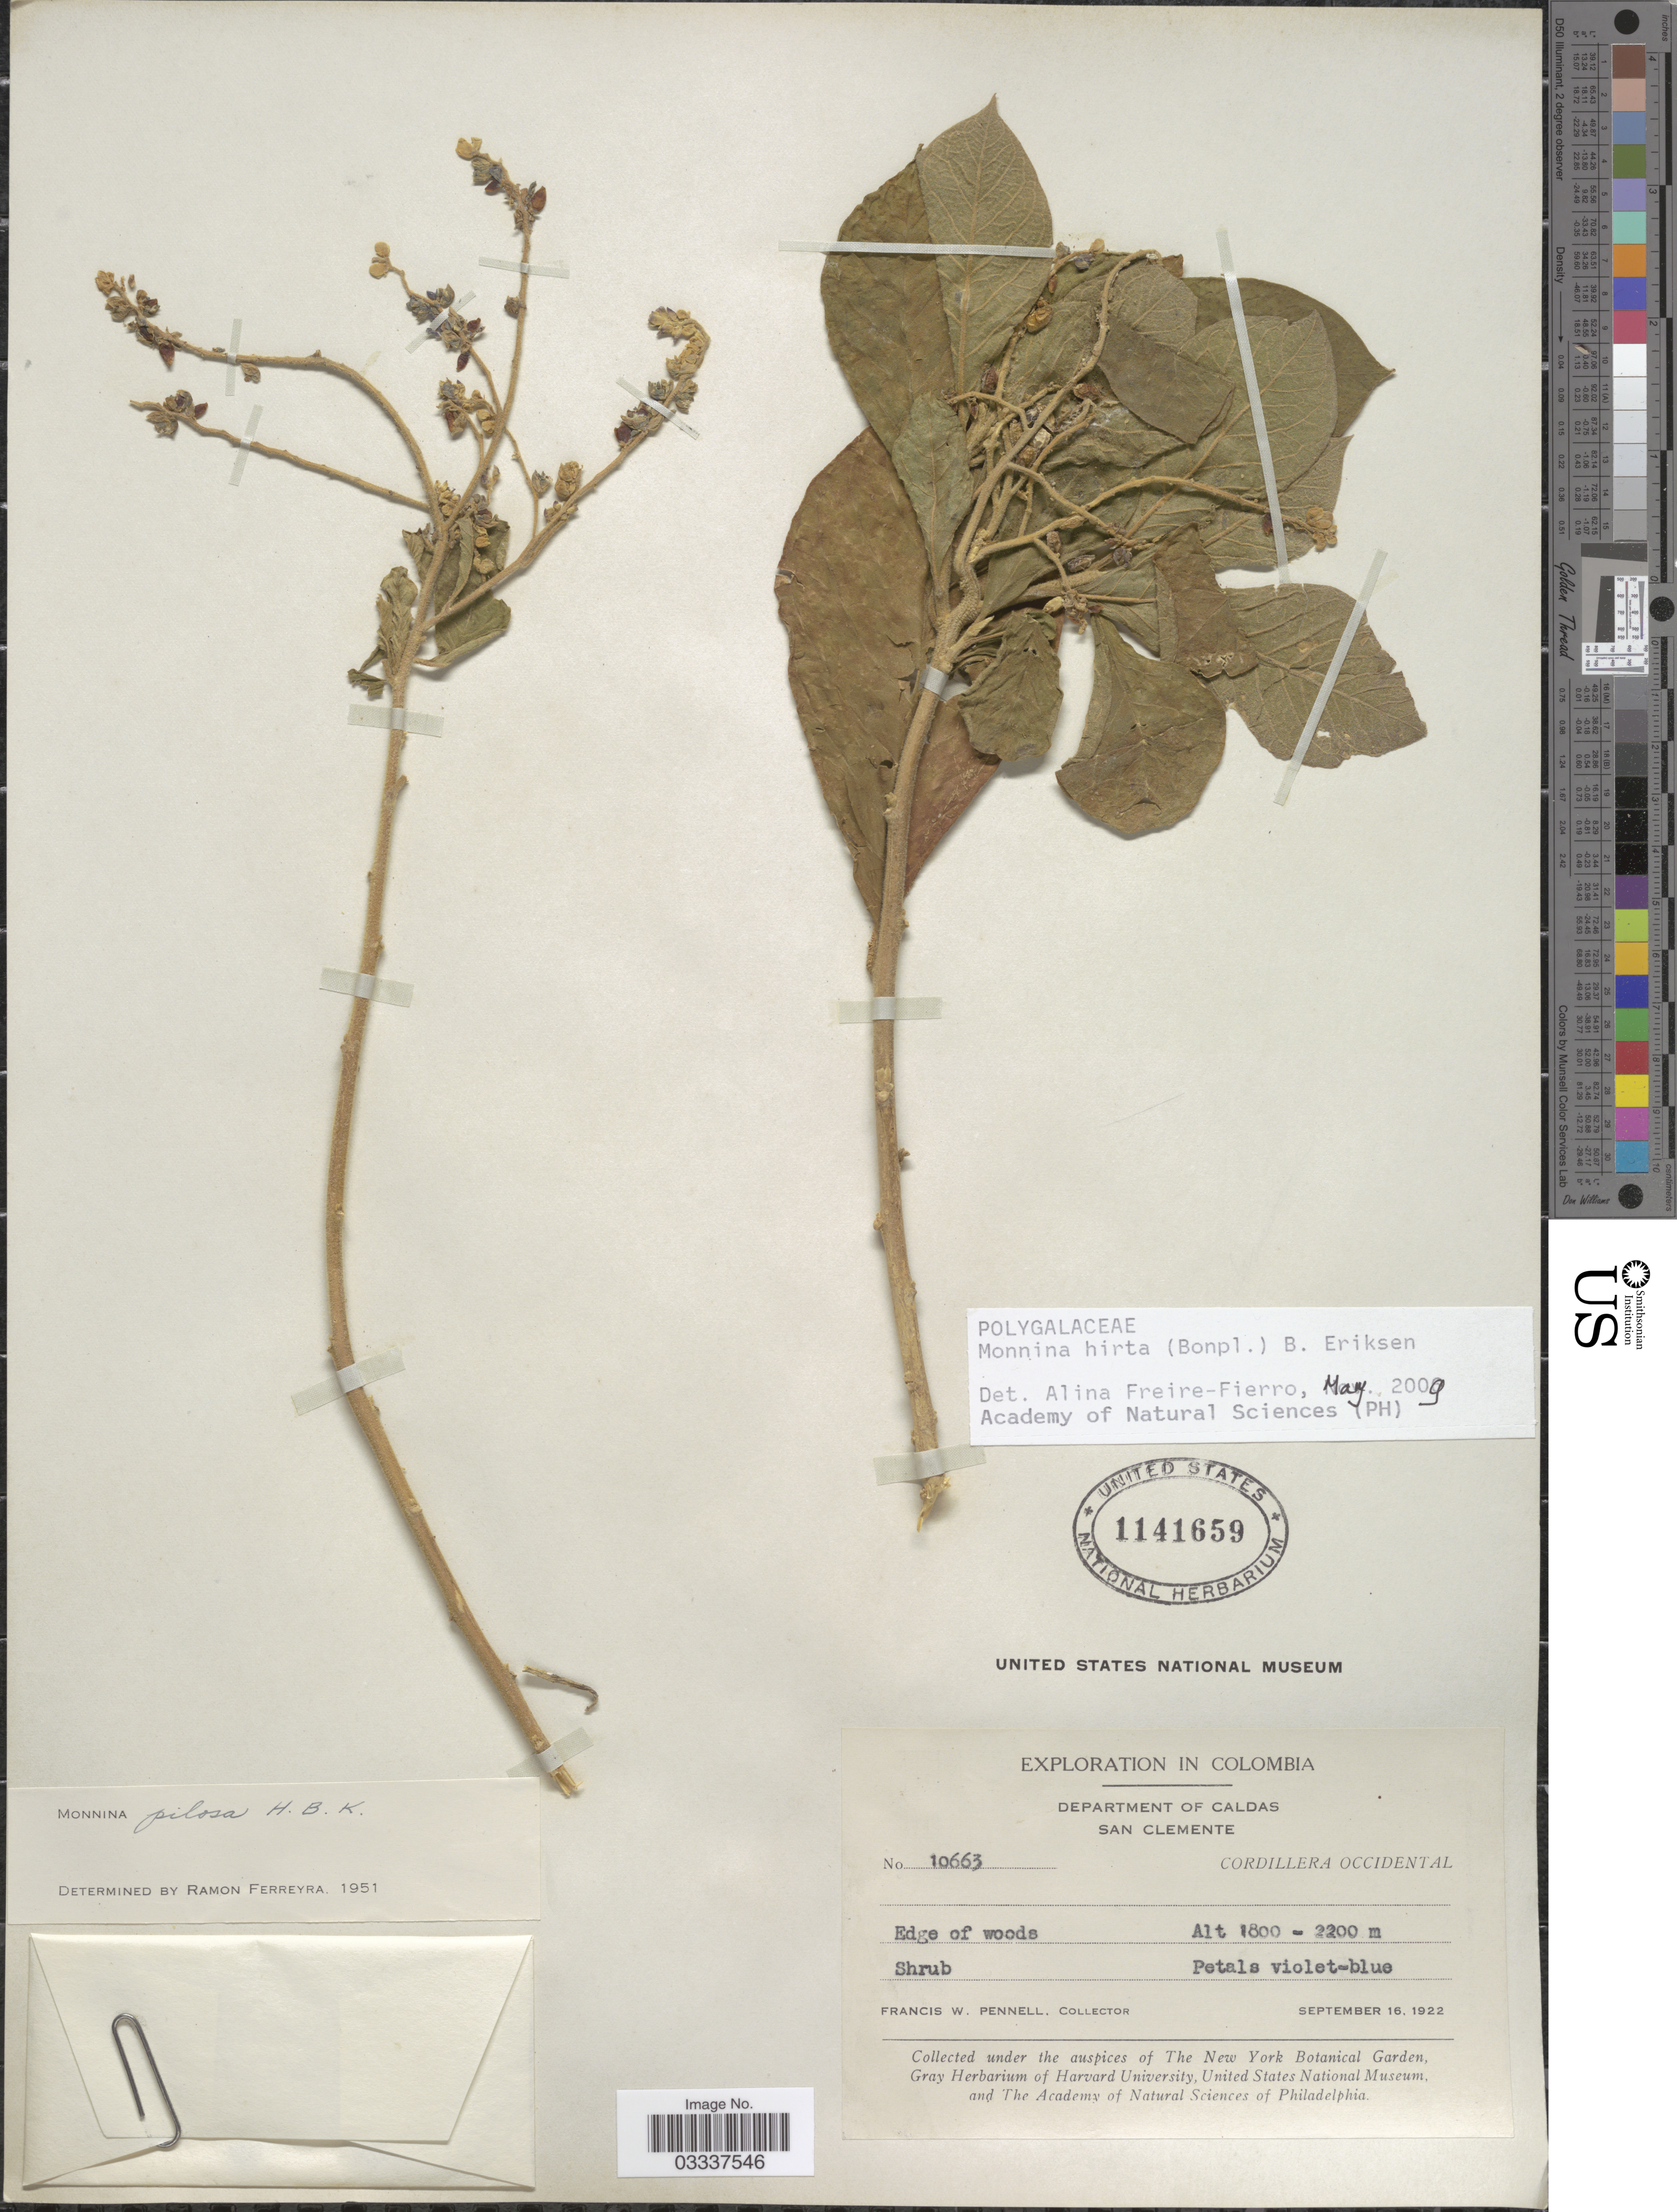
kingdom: Plantae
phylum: Tracheophyta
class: Magnoliopsida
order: Fabales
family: Polygalaceae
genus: Monnina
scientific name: Monnina hirta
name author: (Bonpl.) B. Eriksen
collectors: F. W. Pennell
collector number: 10663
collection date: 1922-09-16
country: Colombia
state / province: Caldas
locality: Department of Caldas, San Clemente, Cordillera Occidental.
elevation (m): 1800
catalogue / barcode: US 1141659